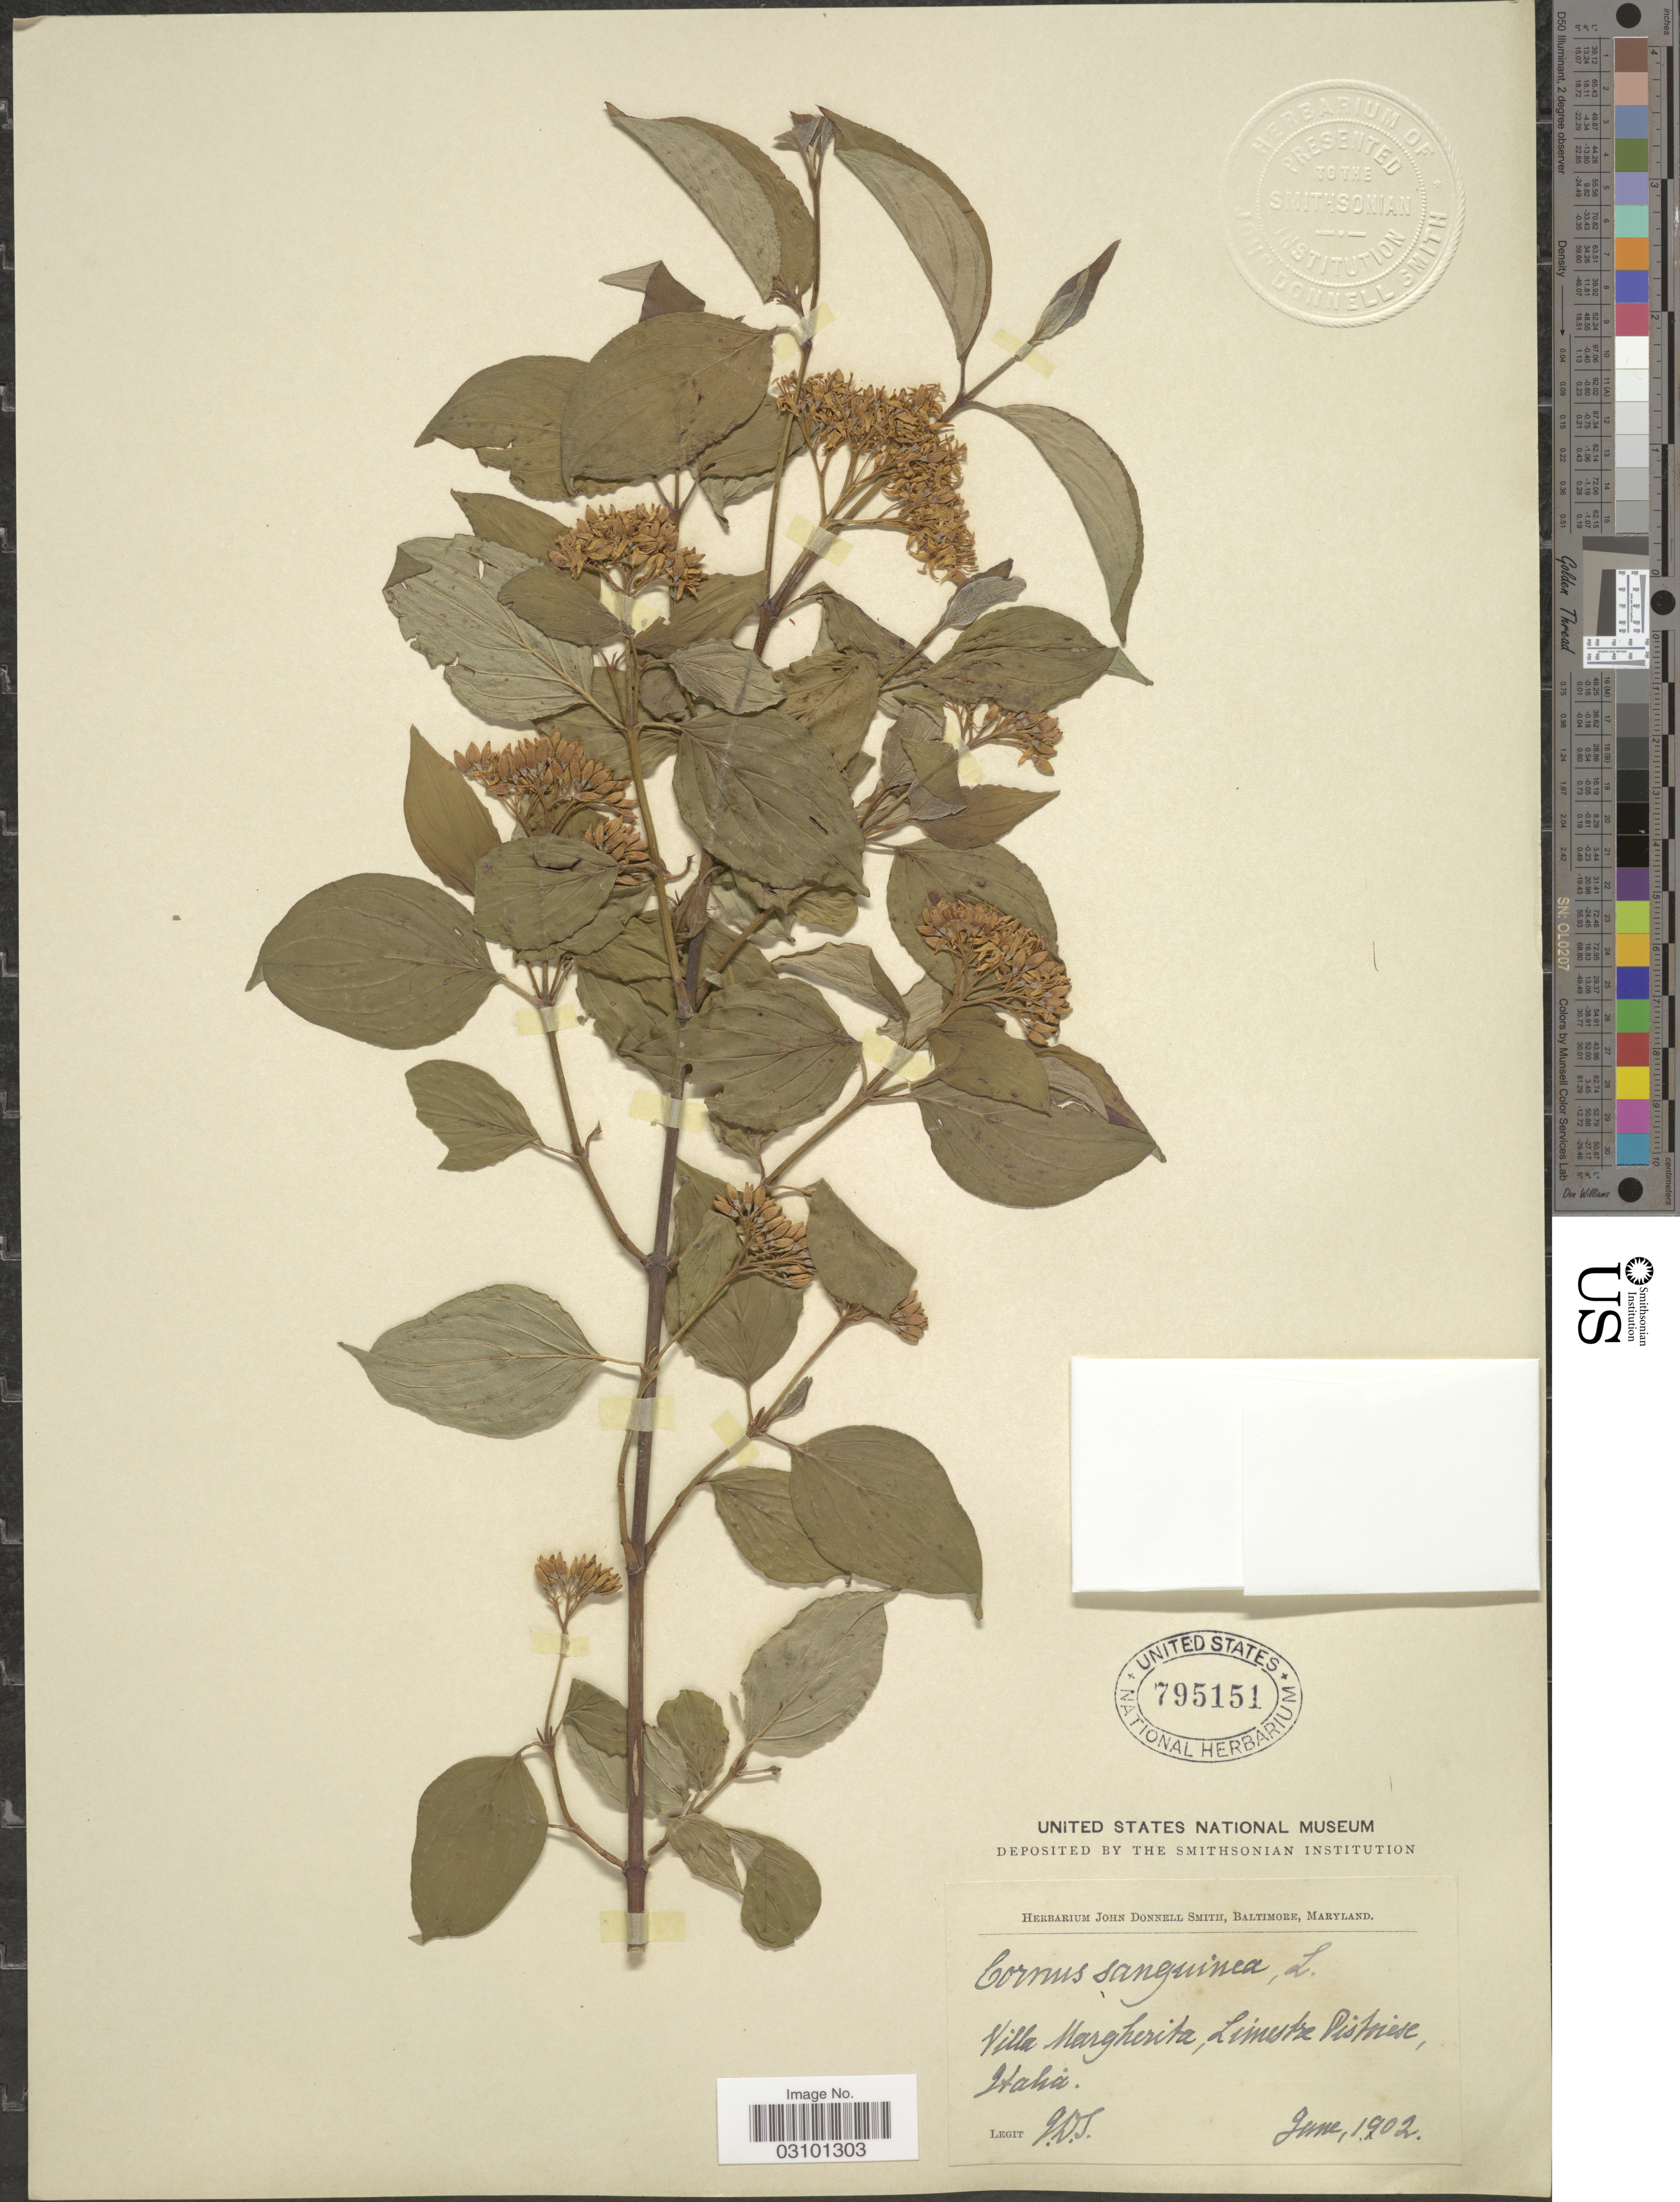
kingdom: Plantae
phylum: Tracheophyta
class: Magnoliopsida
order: Cornales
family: Cornaceae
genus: Cornus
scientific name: Cornus sanguinea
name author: L.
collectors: J. Donnell Smith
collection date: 1902-06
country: Italy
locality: Villa Margherita, Limestre Pistoiese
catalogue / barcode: US 795151